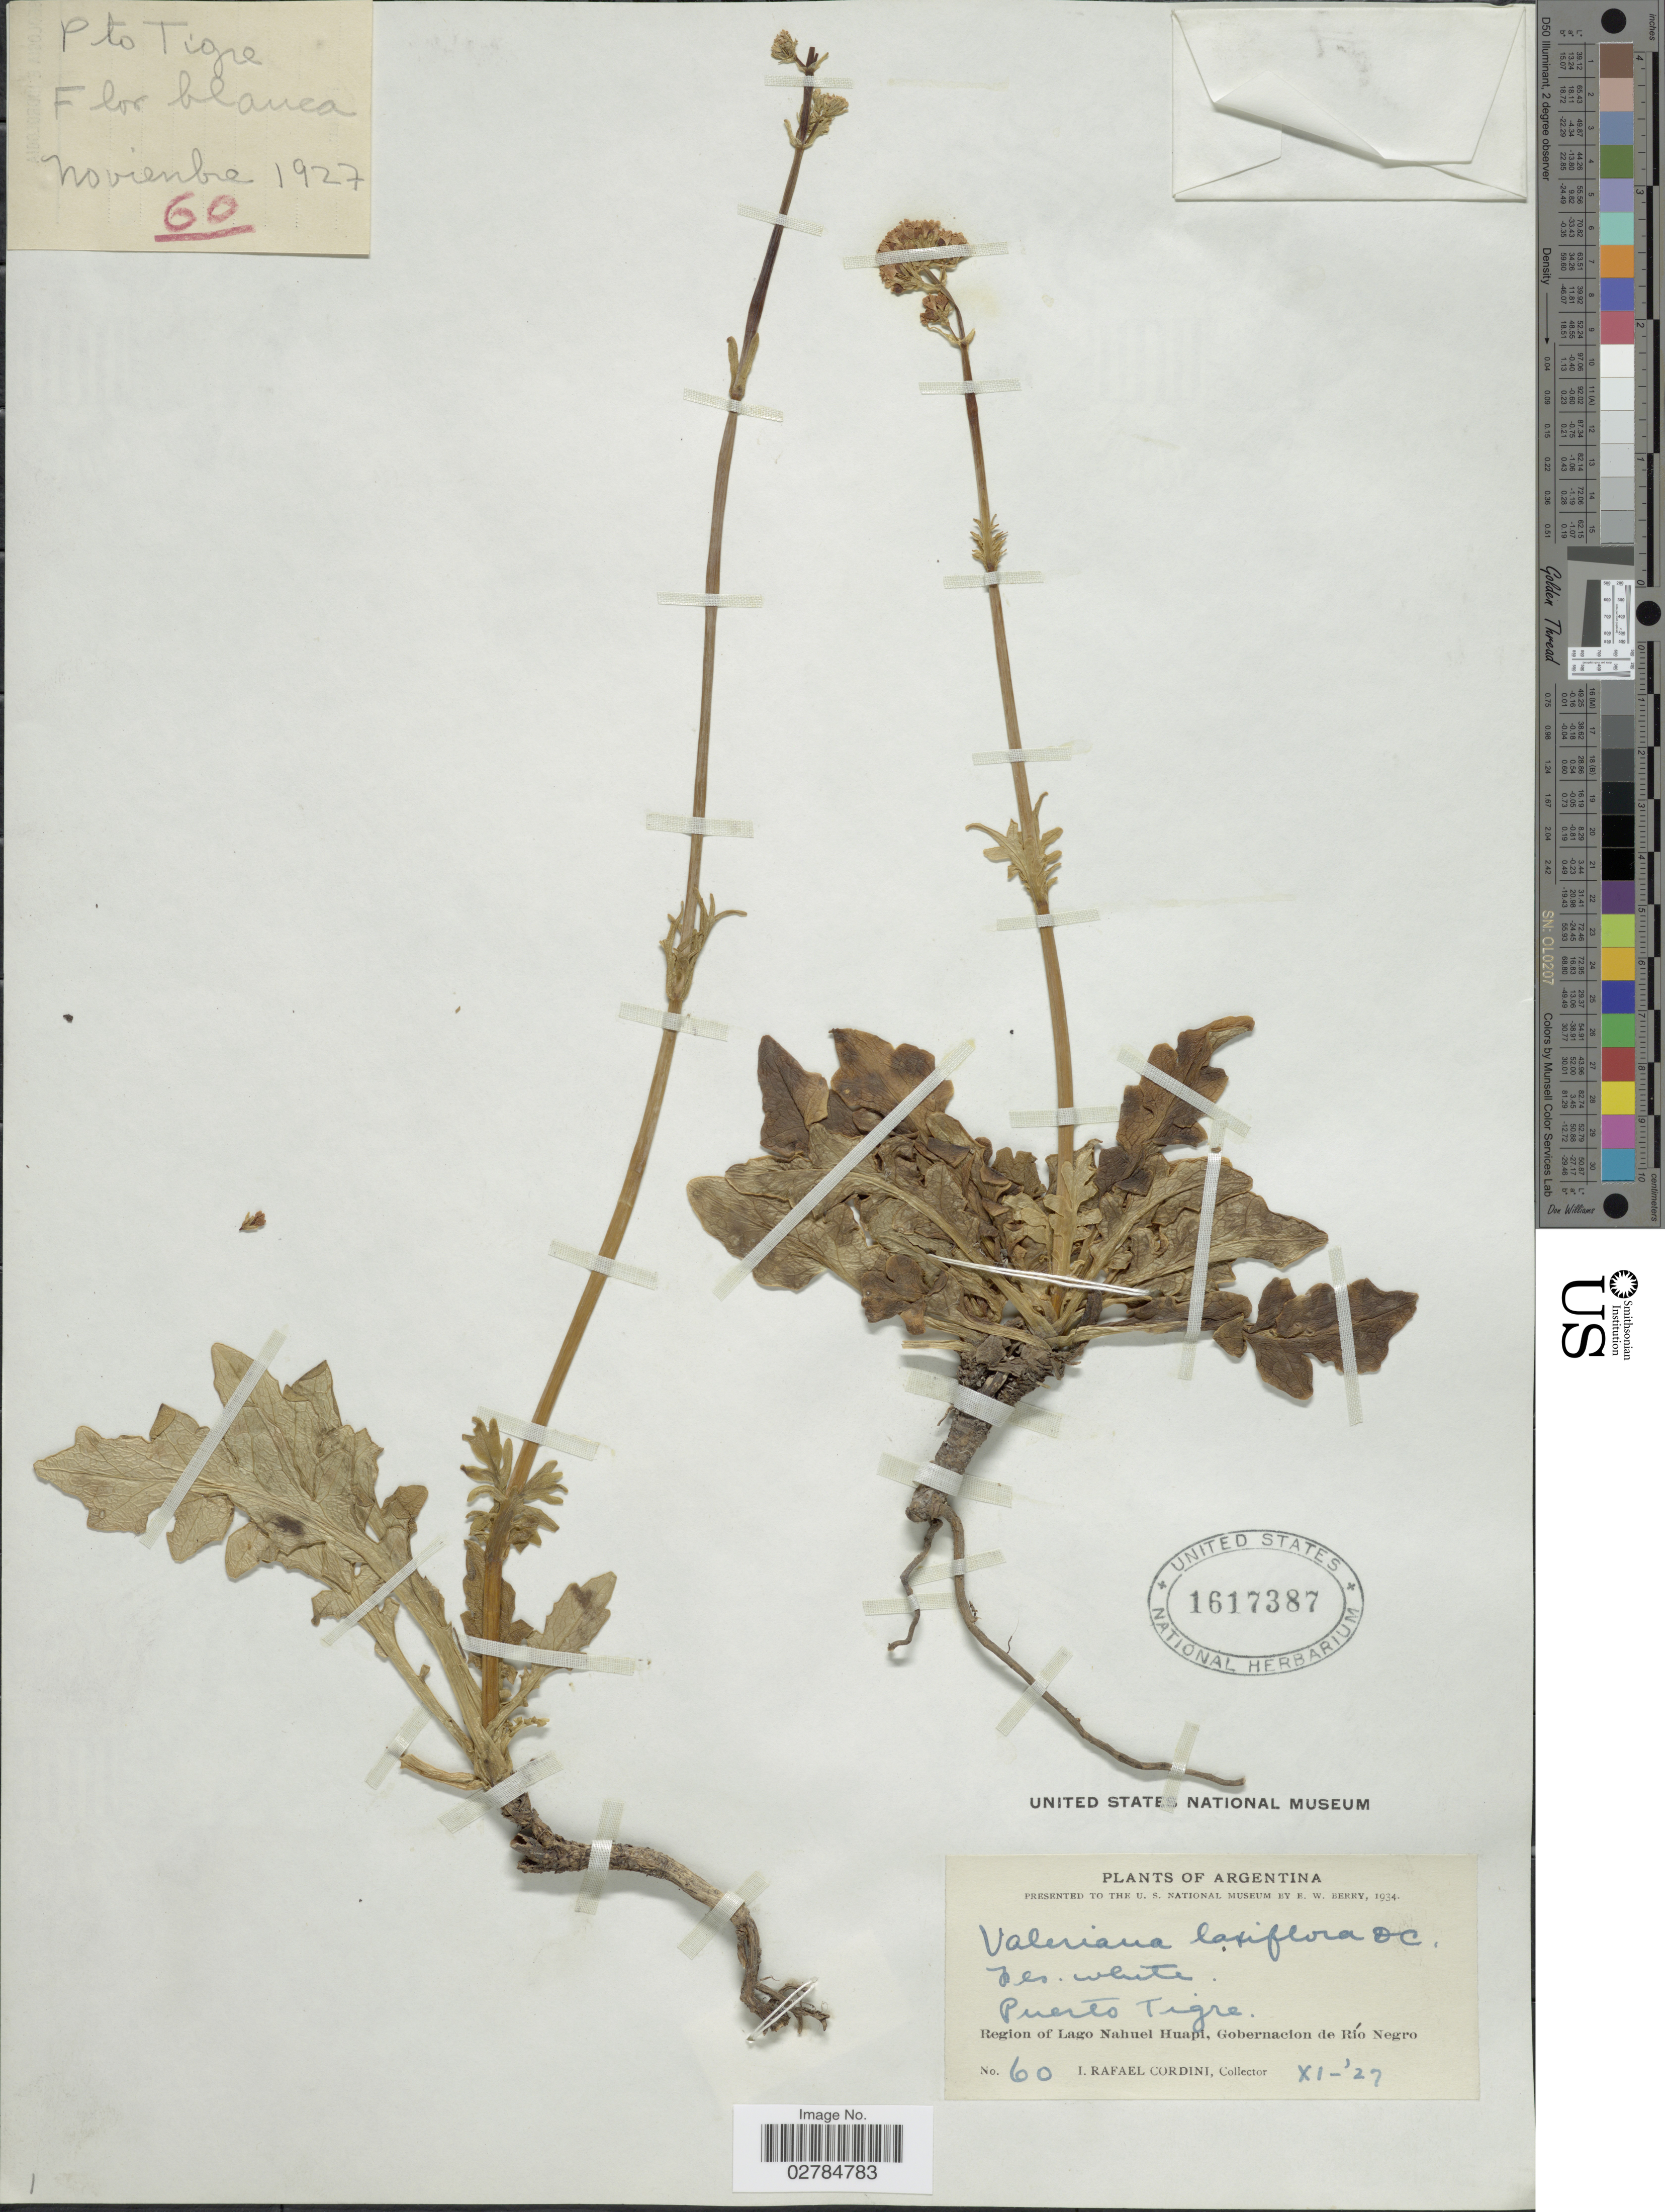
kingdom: Plantae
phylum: Tracheophyta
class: Magnoliopsida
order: Dipsacales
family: Caprifoliaceae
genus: Valeriana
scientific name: Valeriana laxiflora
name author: DC.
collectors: I. Cordini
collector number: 60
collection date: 1927-11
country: Argentina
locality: Puerto Tigre. Region of Lago Nahuel Huapi, Gobernacion de Río Negro.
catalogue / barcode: US 1617387